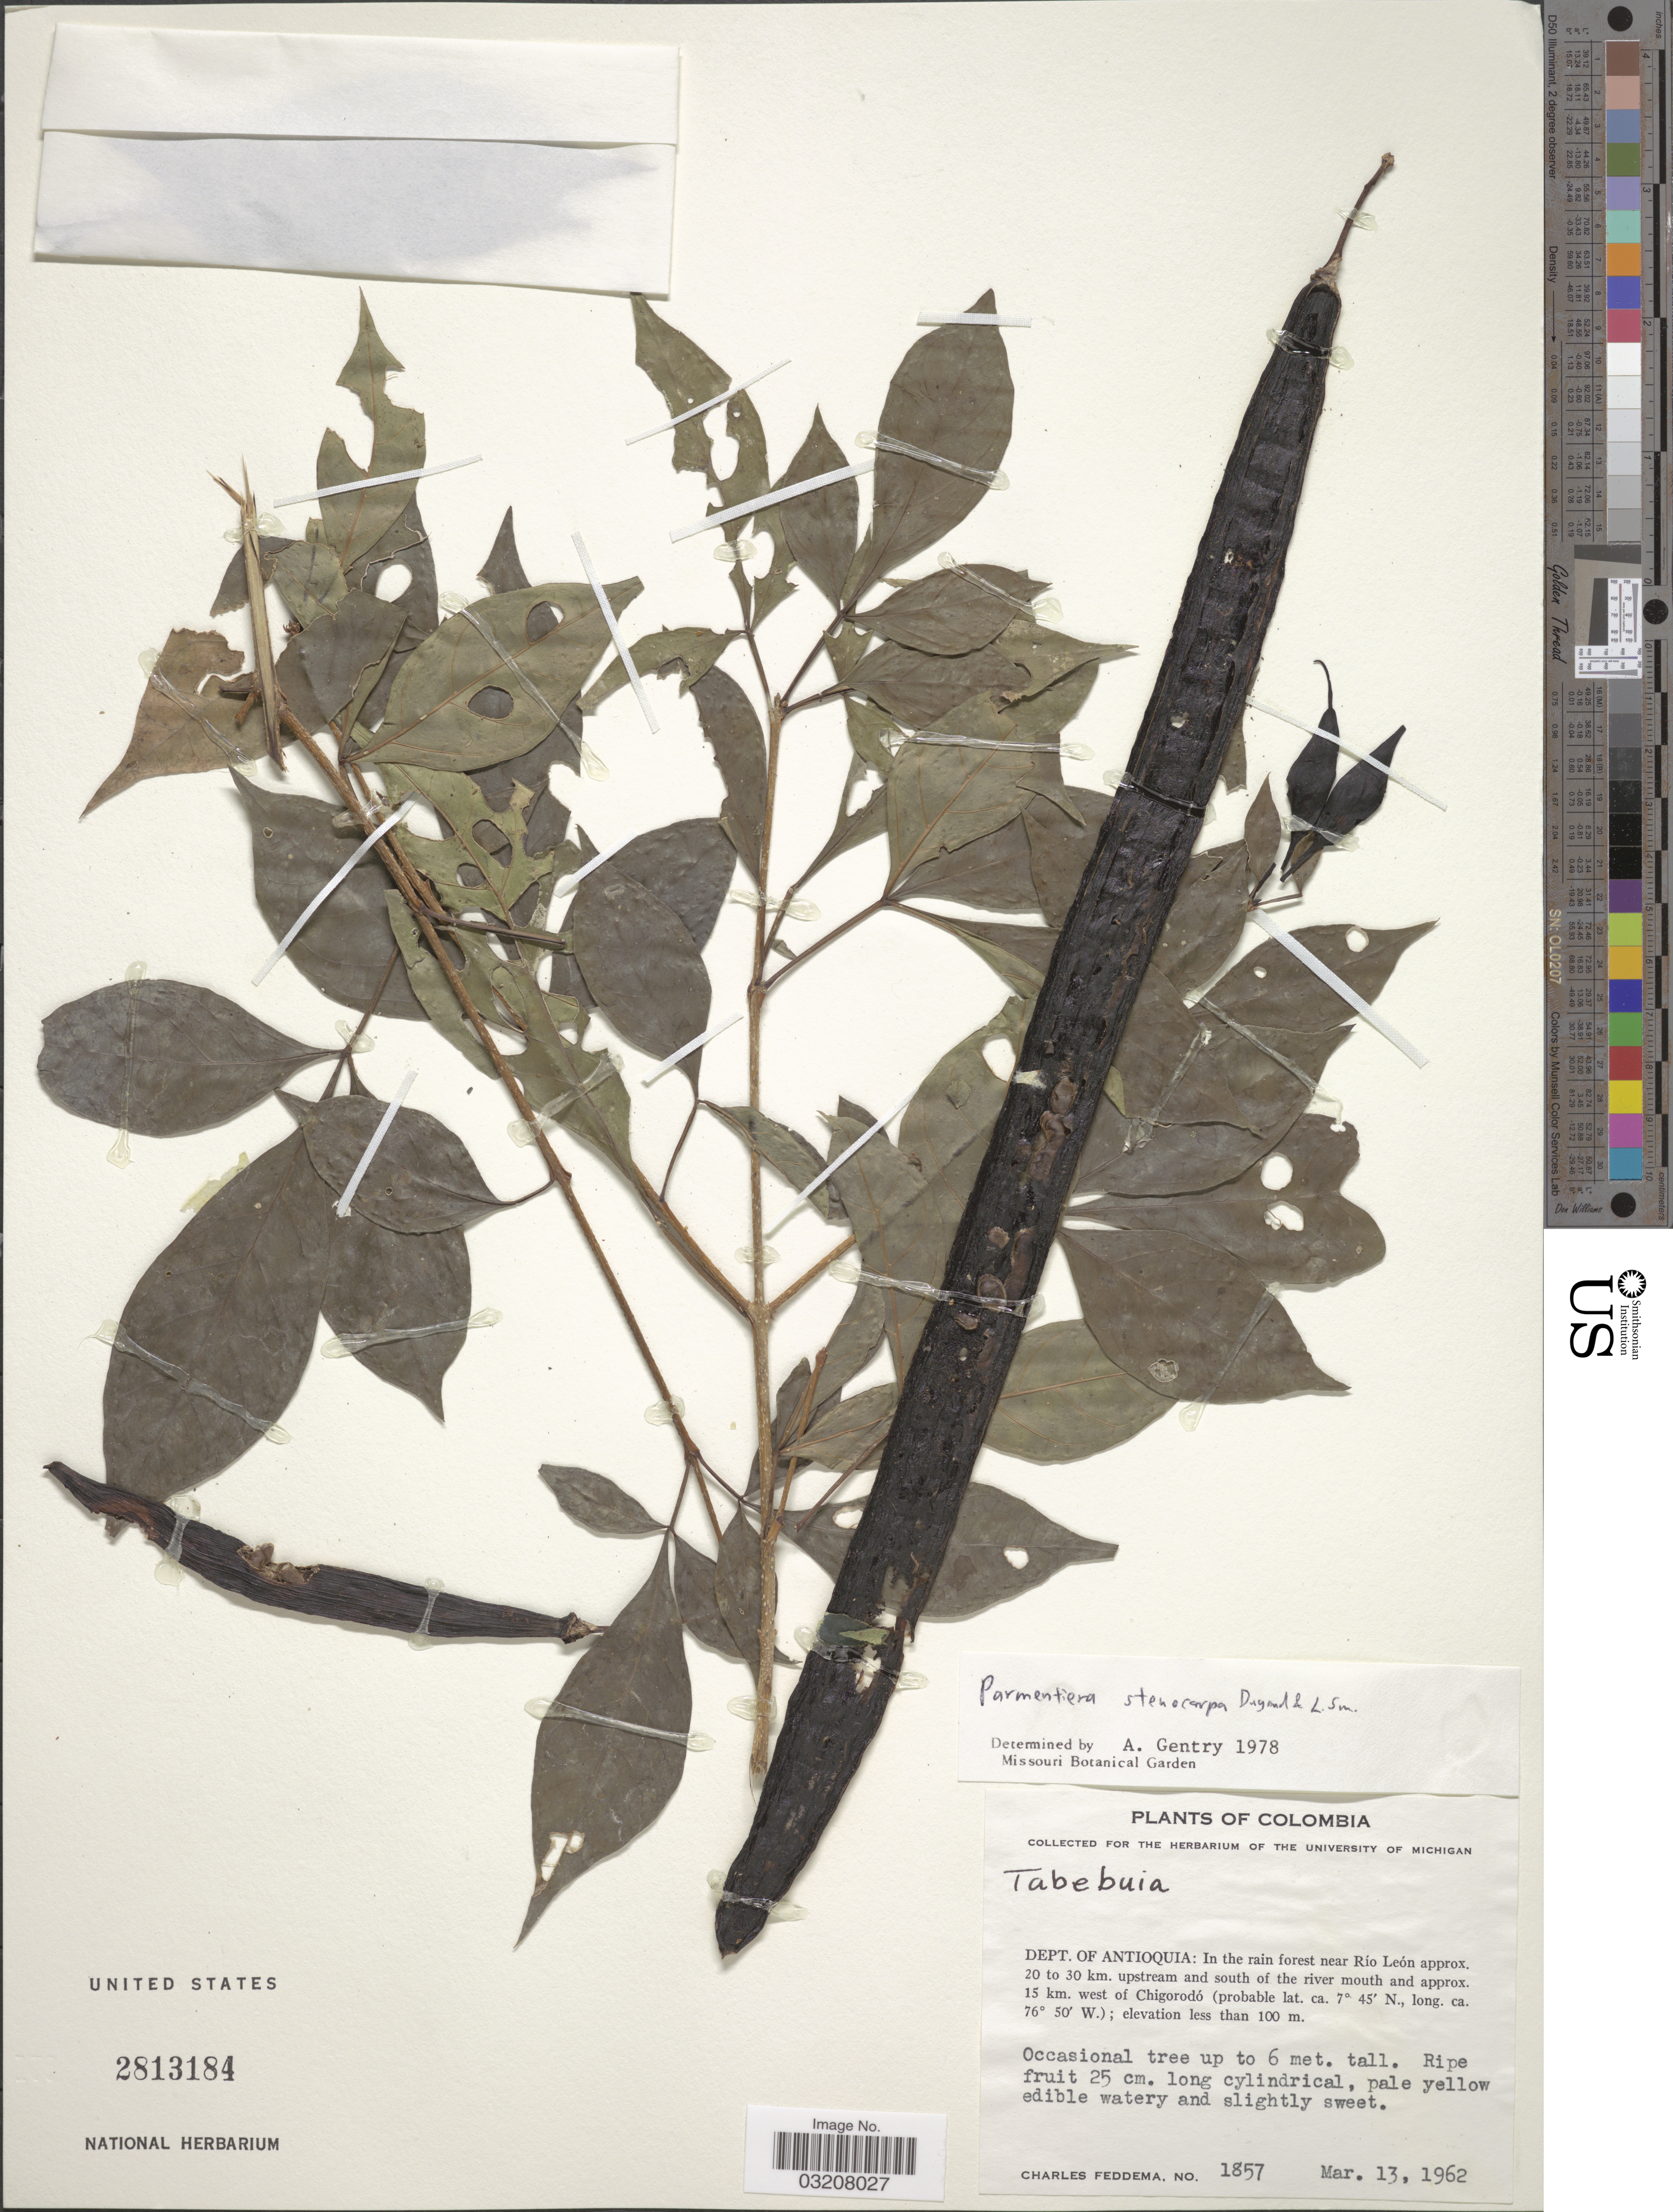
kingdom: Plantae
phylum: Tracheophyta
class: Magnoliopsida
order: Lamiales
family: Bignoniaceae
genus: Parmentiera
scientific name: Parmentiera stenocarpa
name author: Dugand G. & L.B. Sm.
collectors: C. Feddema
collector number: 1857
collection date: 1962-03-13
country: Colombia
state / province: Antioquia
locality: Dept. of Antioquia: In the rain forest near Río León approx. 20 to 30 km. upstream and south of the river mouth and approx. 15 km. west of Chigorodó.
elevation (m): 100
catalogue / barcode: US 2813184